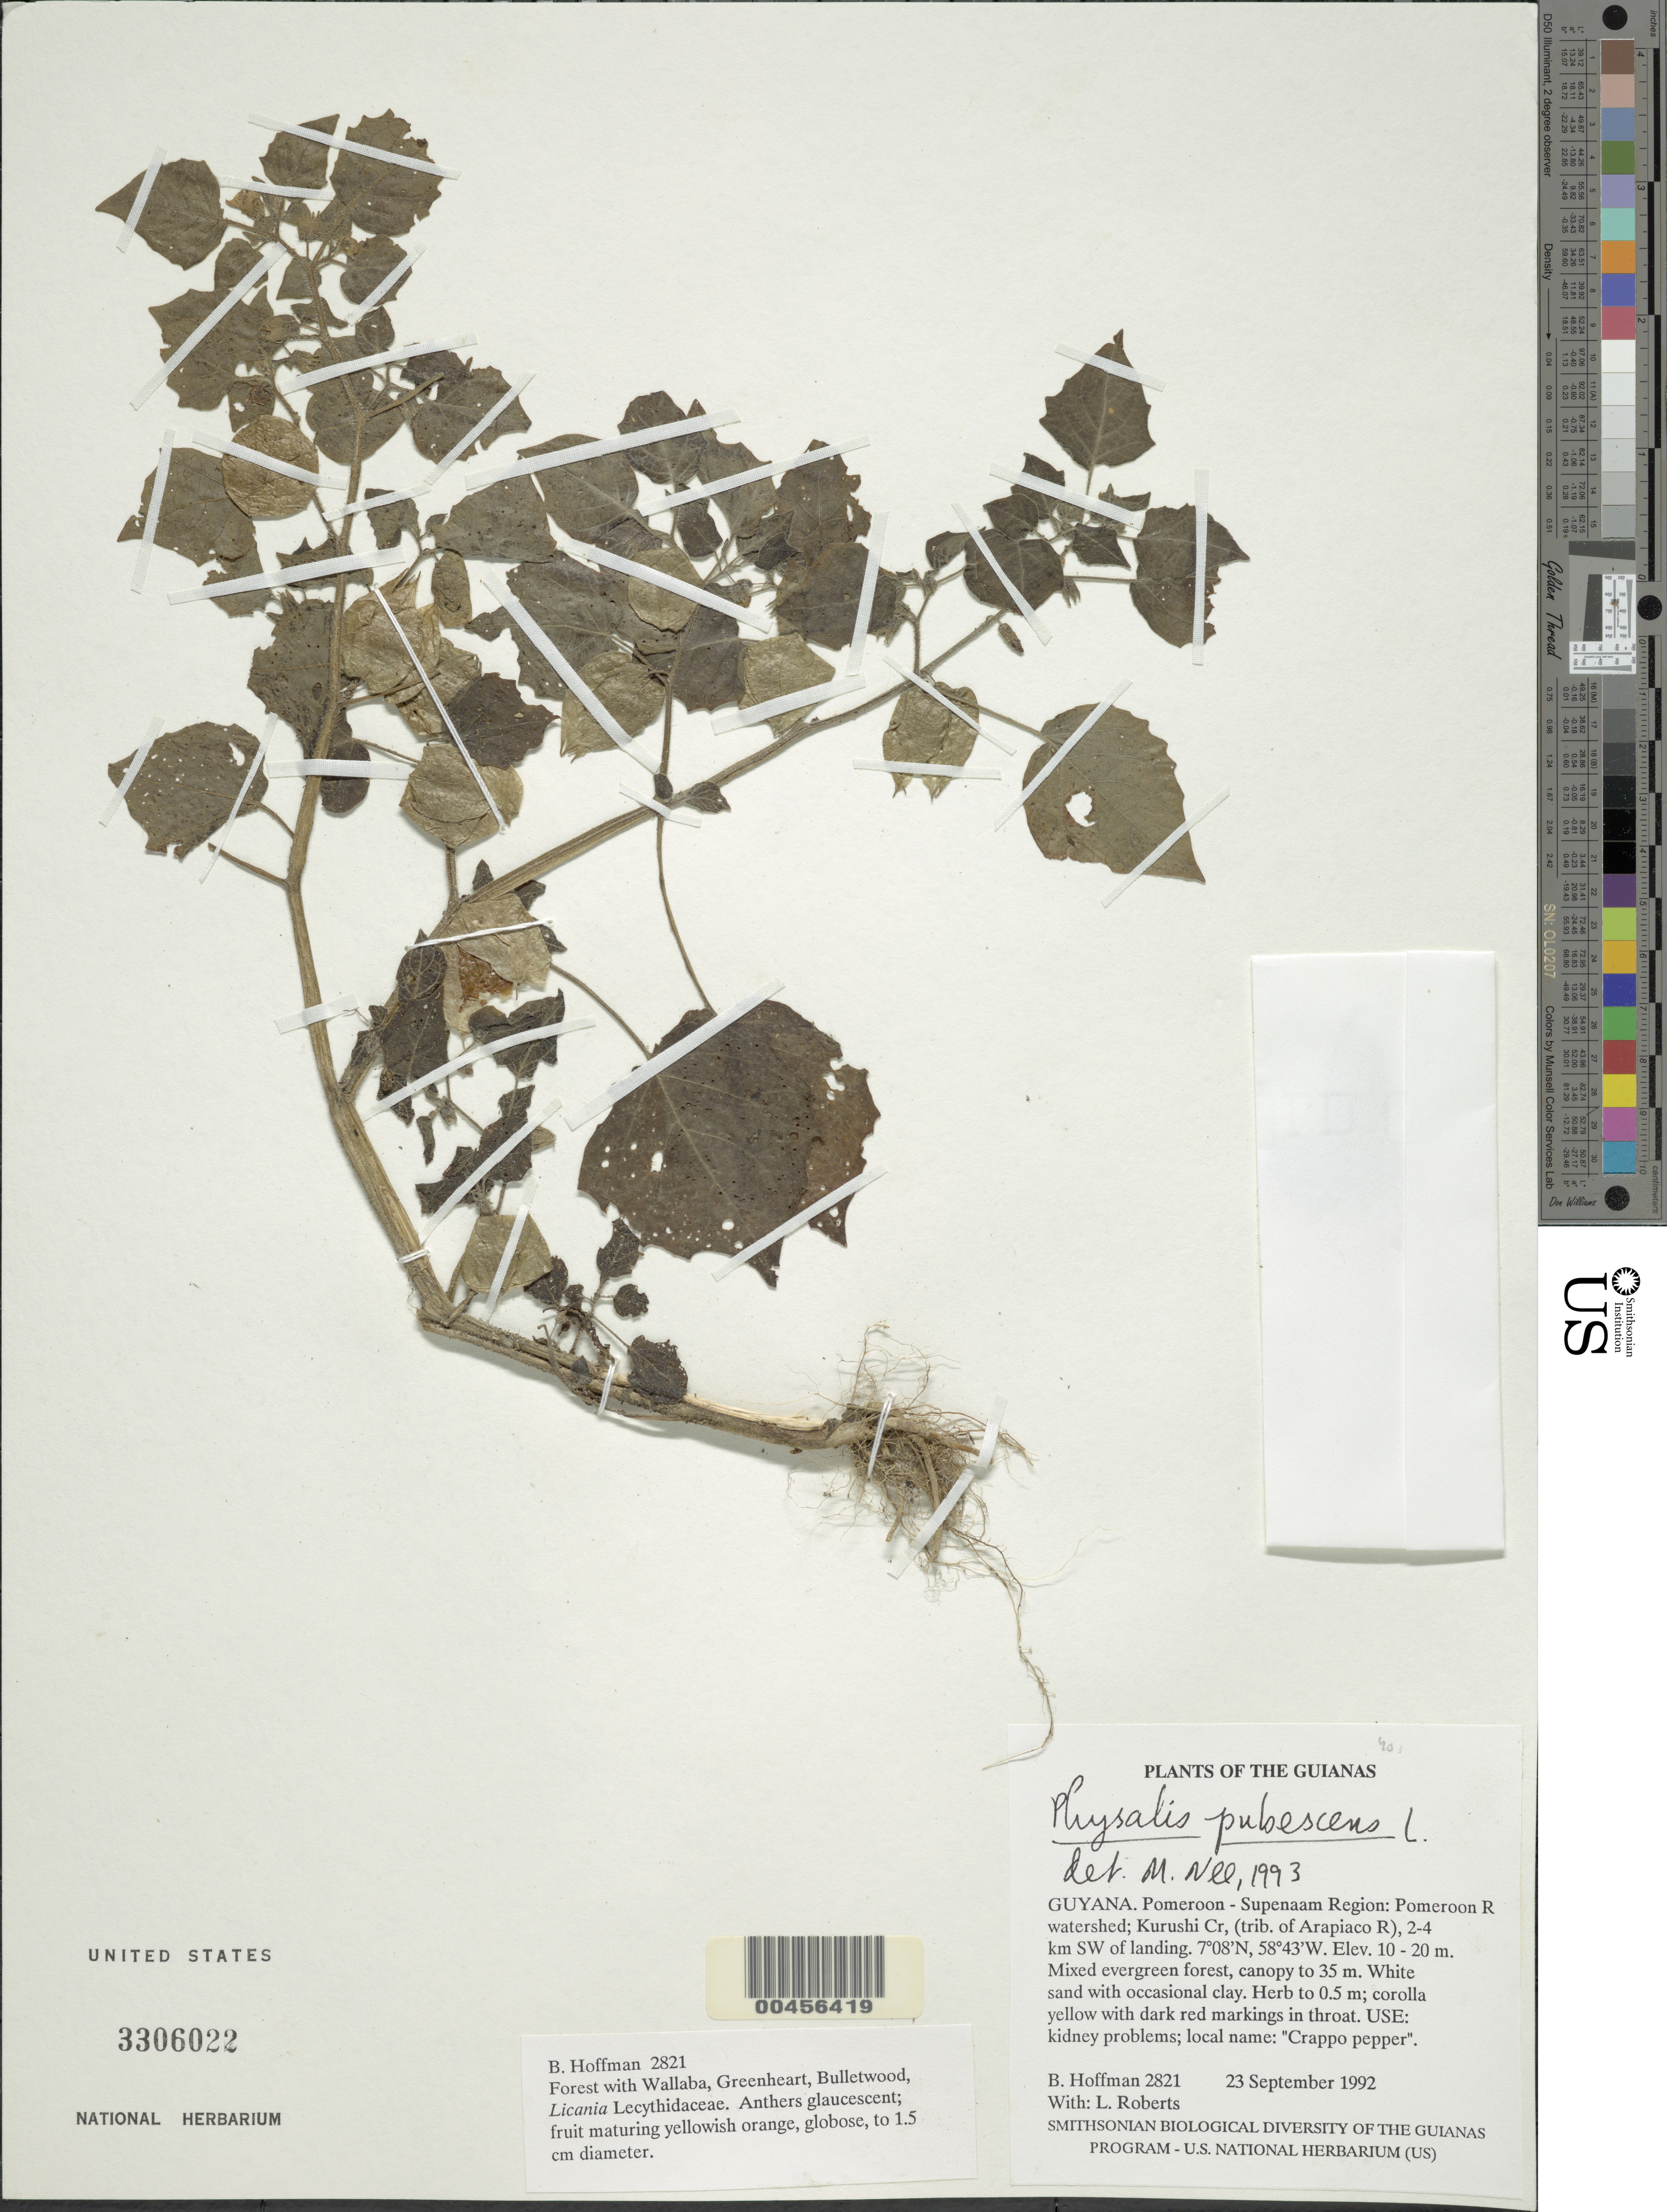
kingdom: Plantae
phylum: Tracheophyta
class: Magnoliopsida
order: Solanales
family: Solanaceae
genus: Physalis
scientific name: Physalis pubescens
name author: L.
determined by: Nee, Michael H.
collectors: B. Hoffman & L. Roberts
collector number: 2821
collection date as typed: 23 September 1992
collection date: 1992-09-23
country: Guyana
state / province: Pomeroon-Supenaam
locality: Pomeroon River watershed; Kurushi Creek, (trib. of Arapiaco R), 2-4 km SW of landing along logging road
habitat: Mixed evrgrn forest, canopy to 35 m with Wallaba, Greenheart, Bulletwood, Licania, Lecythid. White sand with occasional clay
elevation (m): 10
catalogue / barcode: US 3306022